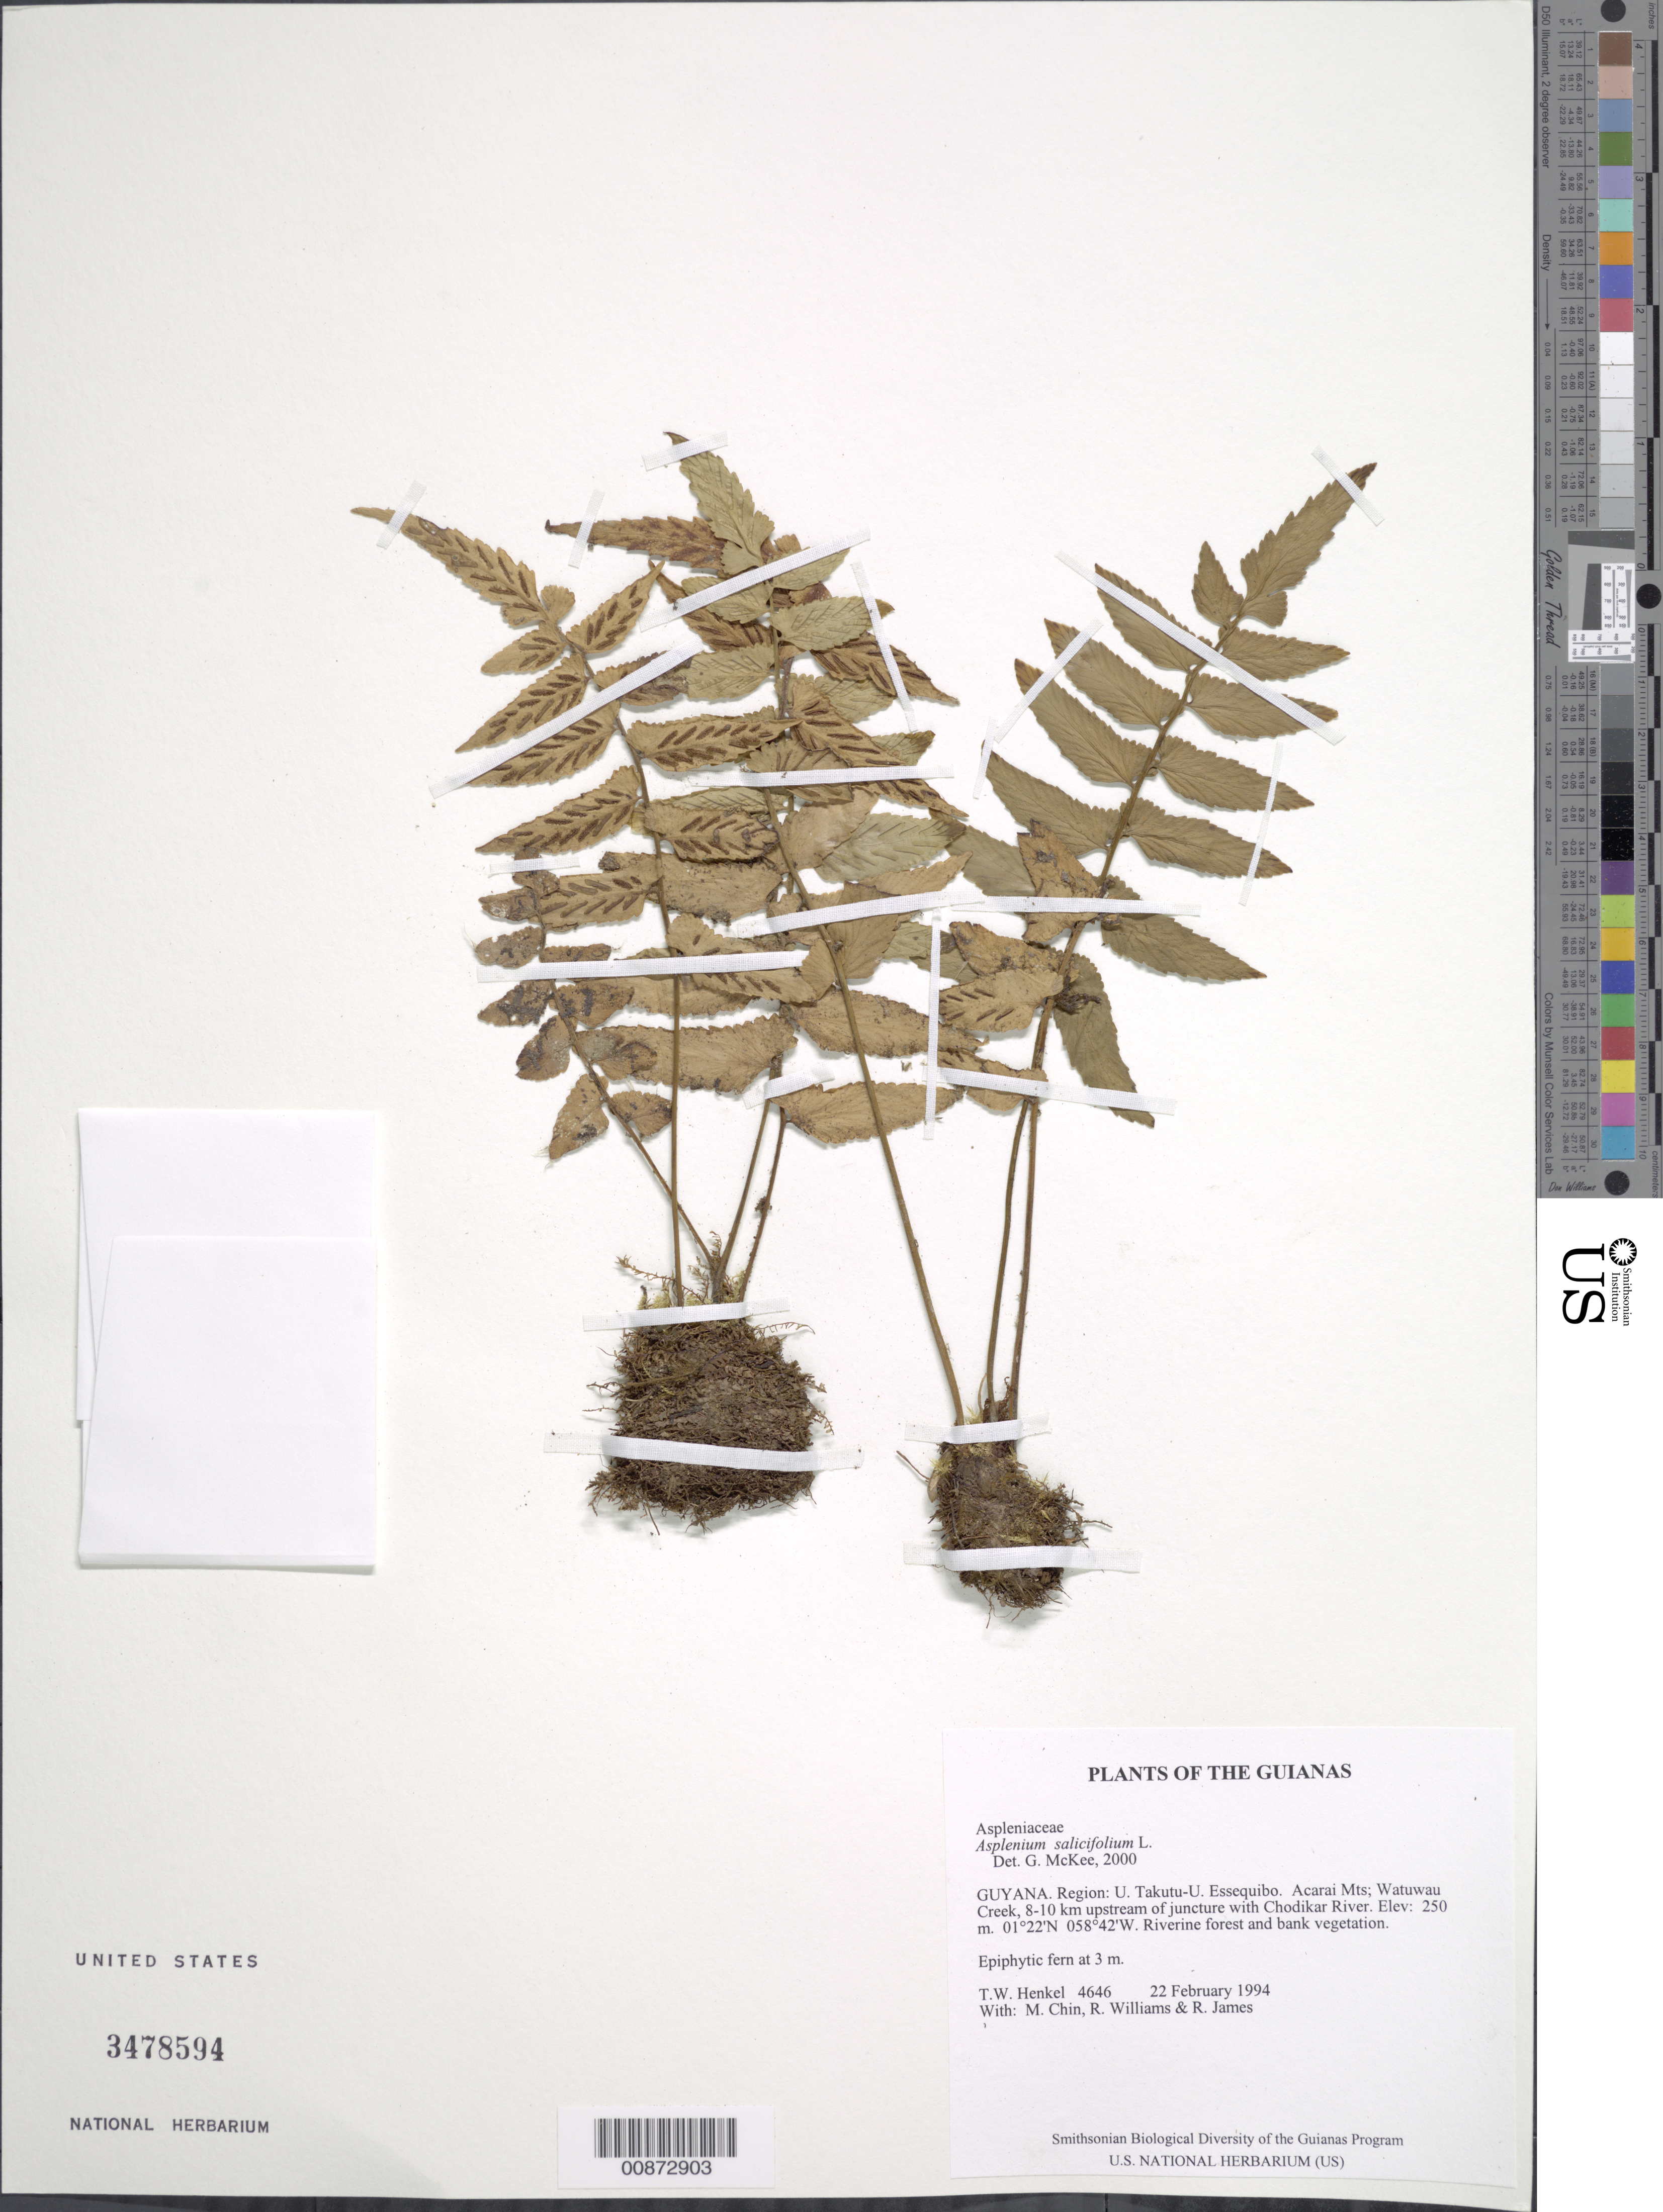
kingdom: Plantae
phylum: Tracheophyta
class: Polypodiopsida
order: Polypodiales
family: Aspleniaceae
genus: Asplenium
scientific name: Asplenium salicifolium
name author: L.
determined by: McKee, G. S., (US), NMNH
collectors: T. Henkel, M. Chin, R. Williams & R. James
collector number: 4646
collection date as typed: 22 February 1994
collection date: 1994-02-22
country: Guyana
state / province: U. Takutu-U. Essequibo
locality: Acarai Mts; Watuwau Creek, 8-10 km upstream of juncture with Chodikar River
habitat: Riverine forest and bank vegetation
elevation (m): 250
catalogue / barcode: US 3478594